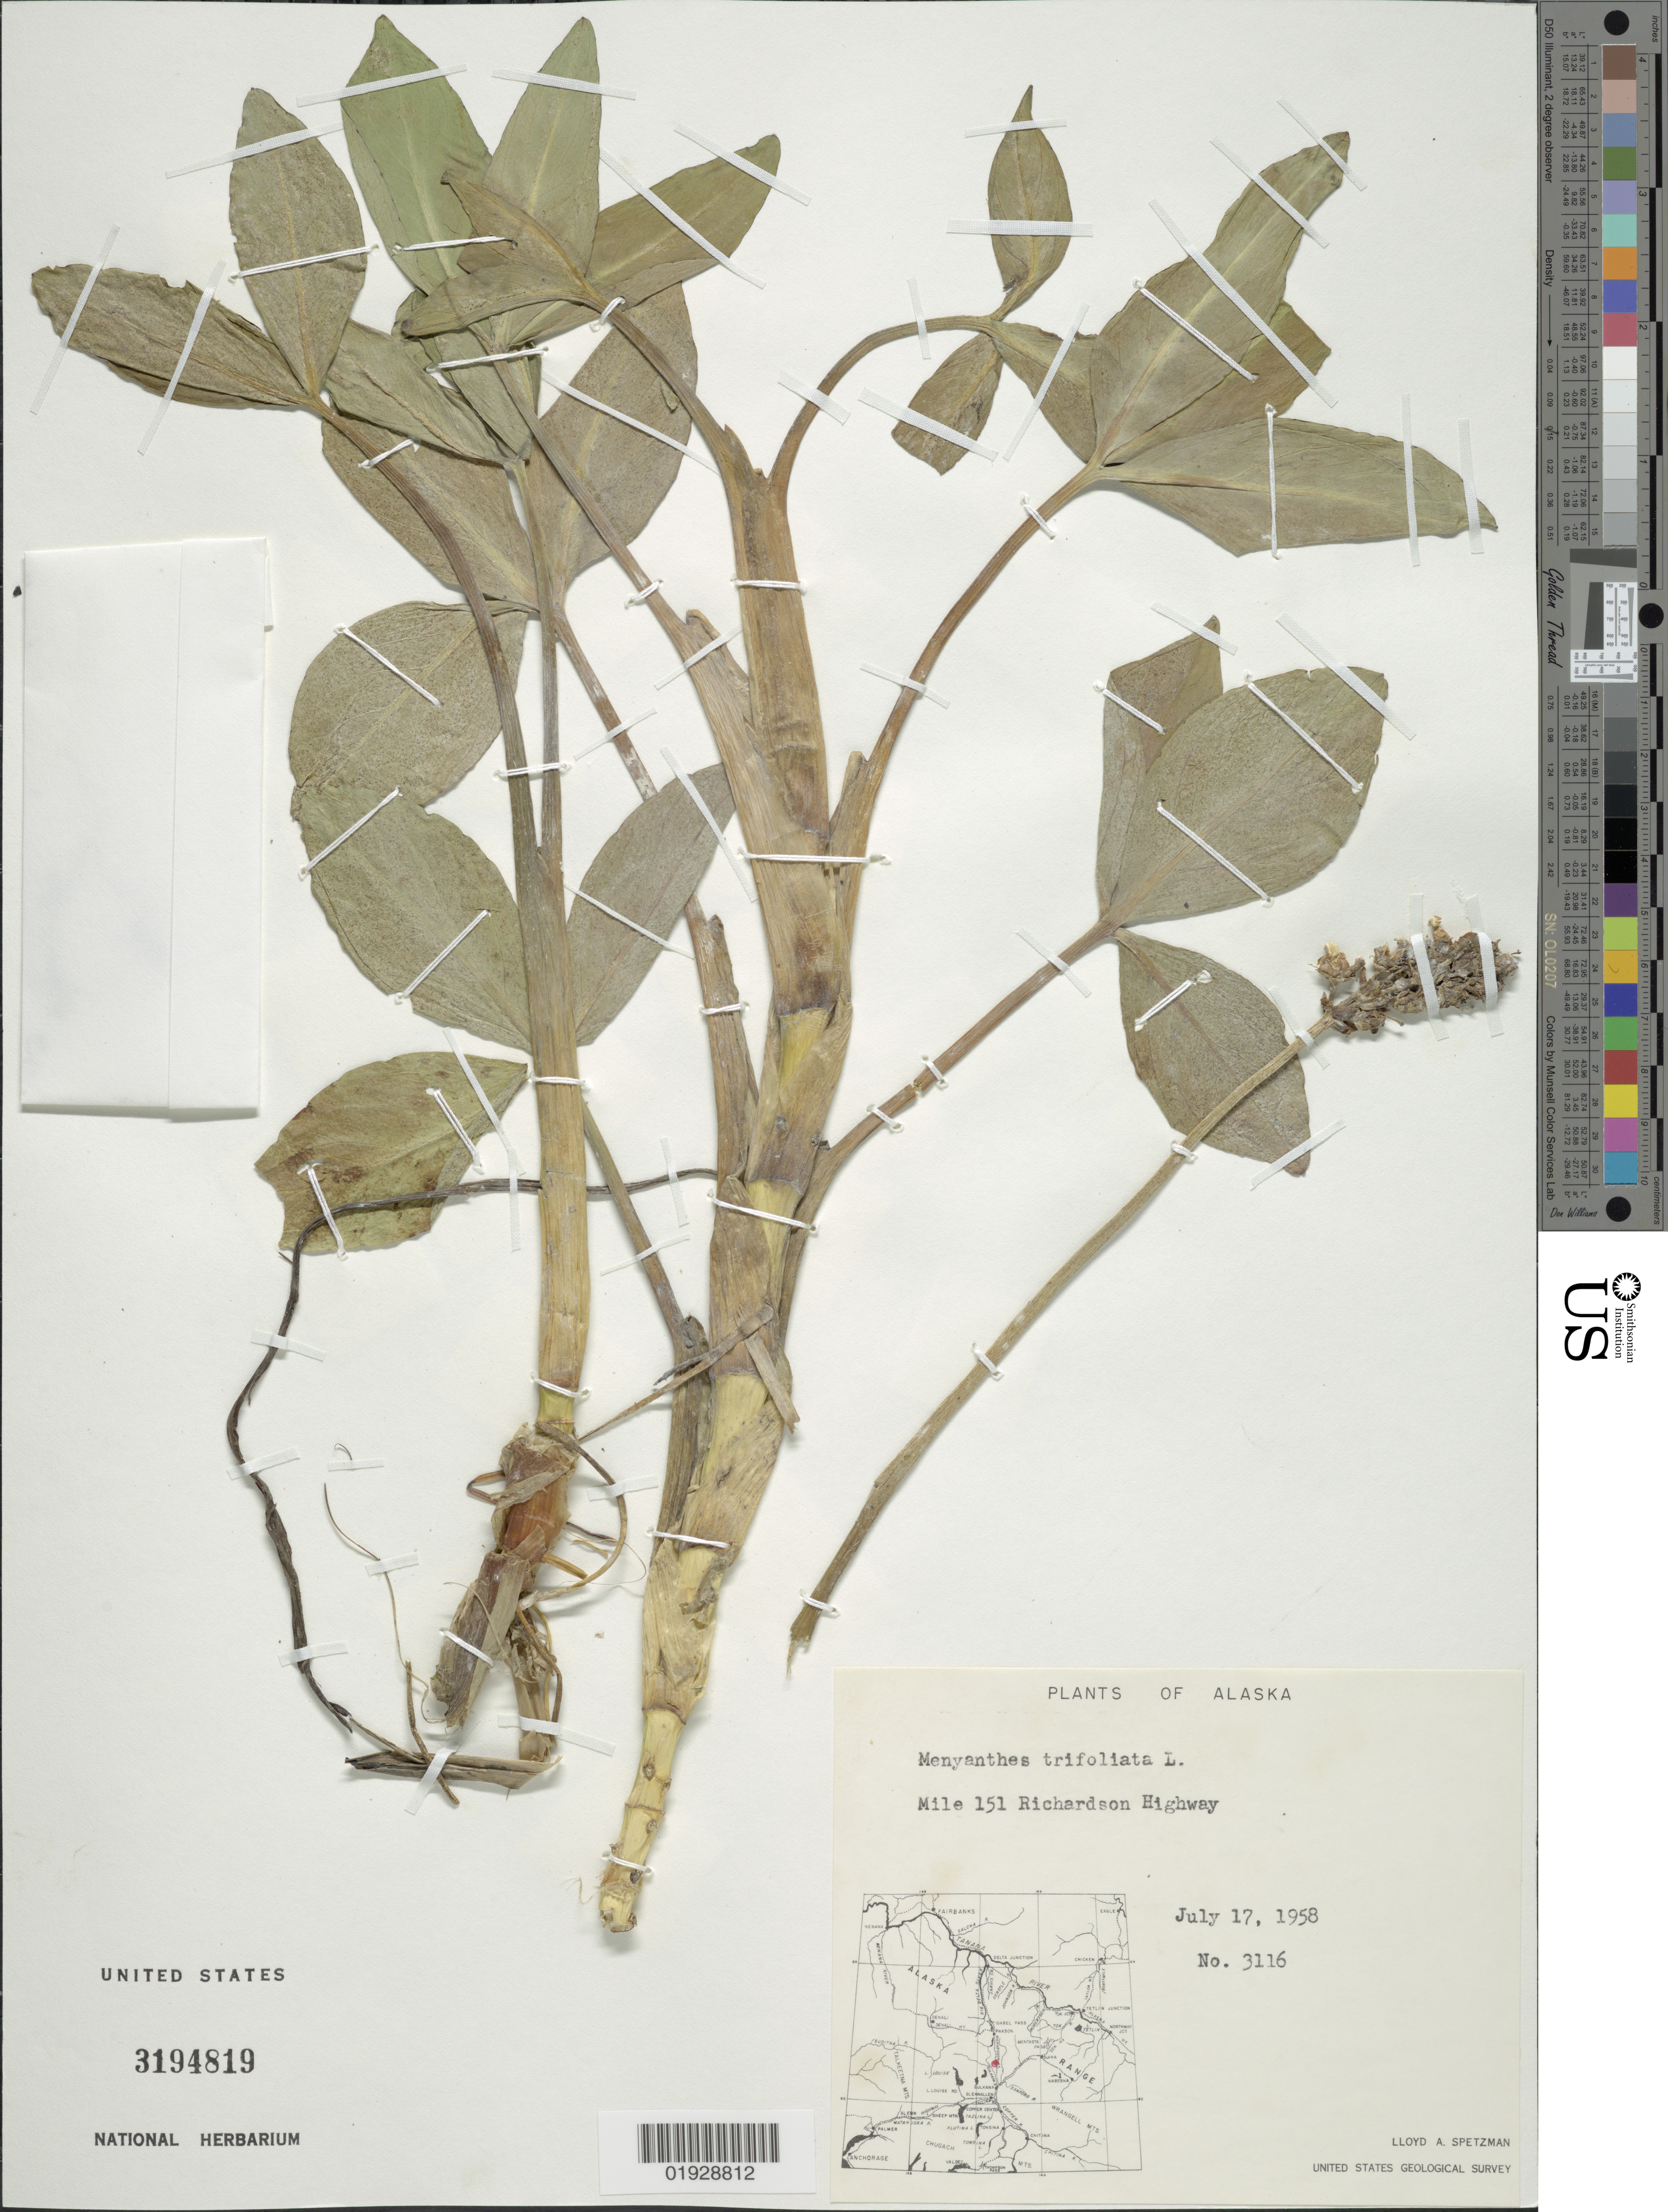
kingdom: Plantae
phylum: Tracheophyta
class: Magnoliopsida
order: Asterales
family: Menyanthaceae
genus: Menyanthes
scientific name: Menyanthes trifoliata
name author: L.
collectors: L. Spetzman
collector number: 3116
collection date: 1958-07-17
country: United States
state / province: Alaska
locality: Mile 151 Richardson Highway.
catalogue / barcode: US 3194819